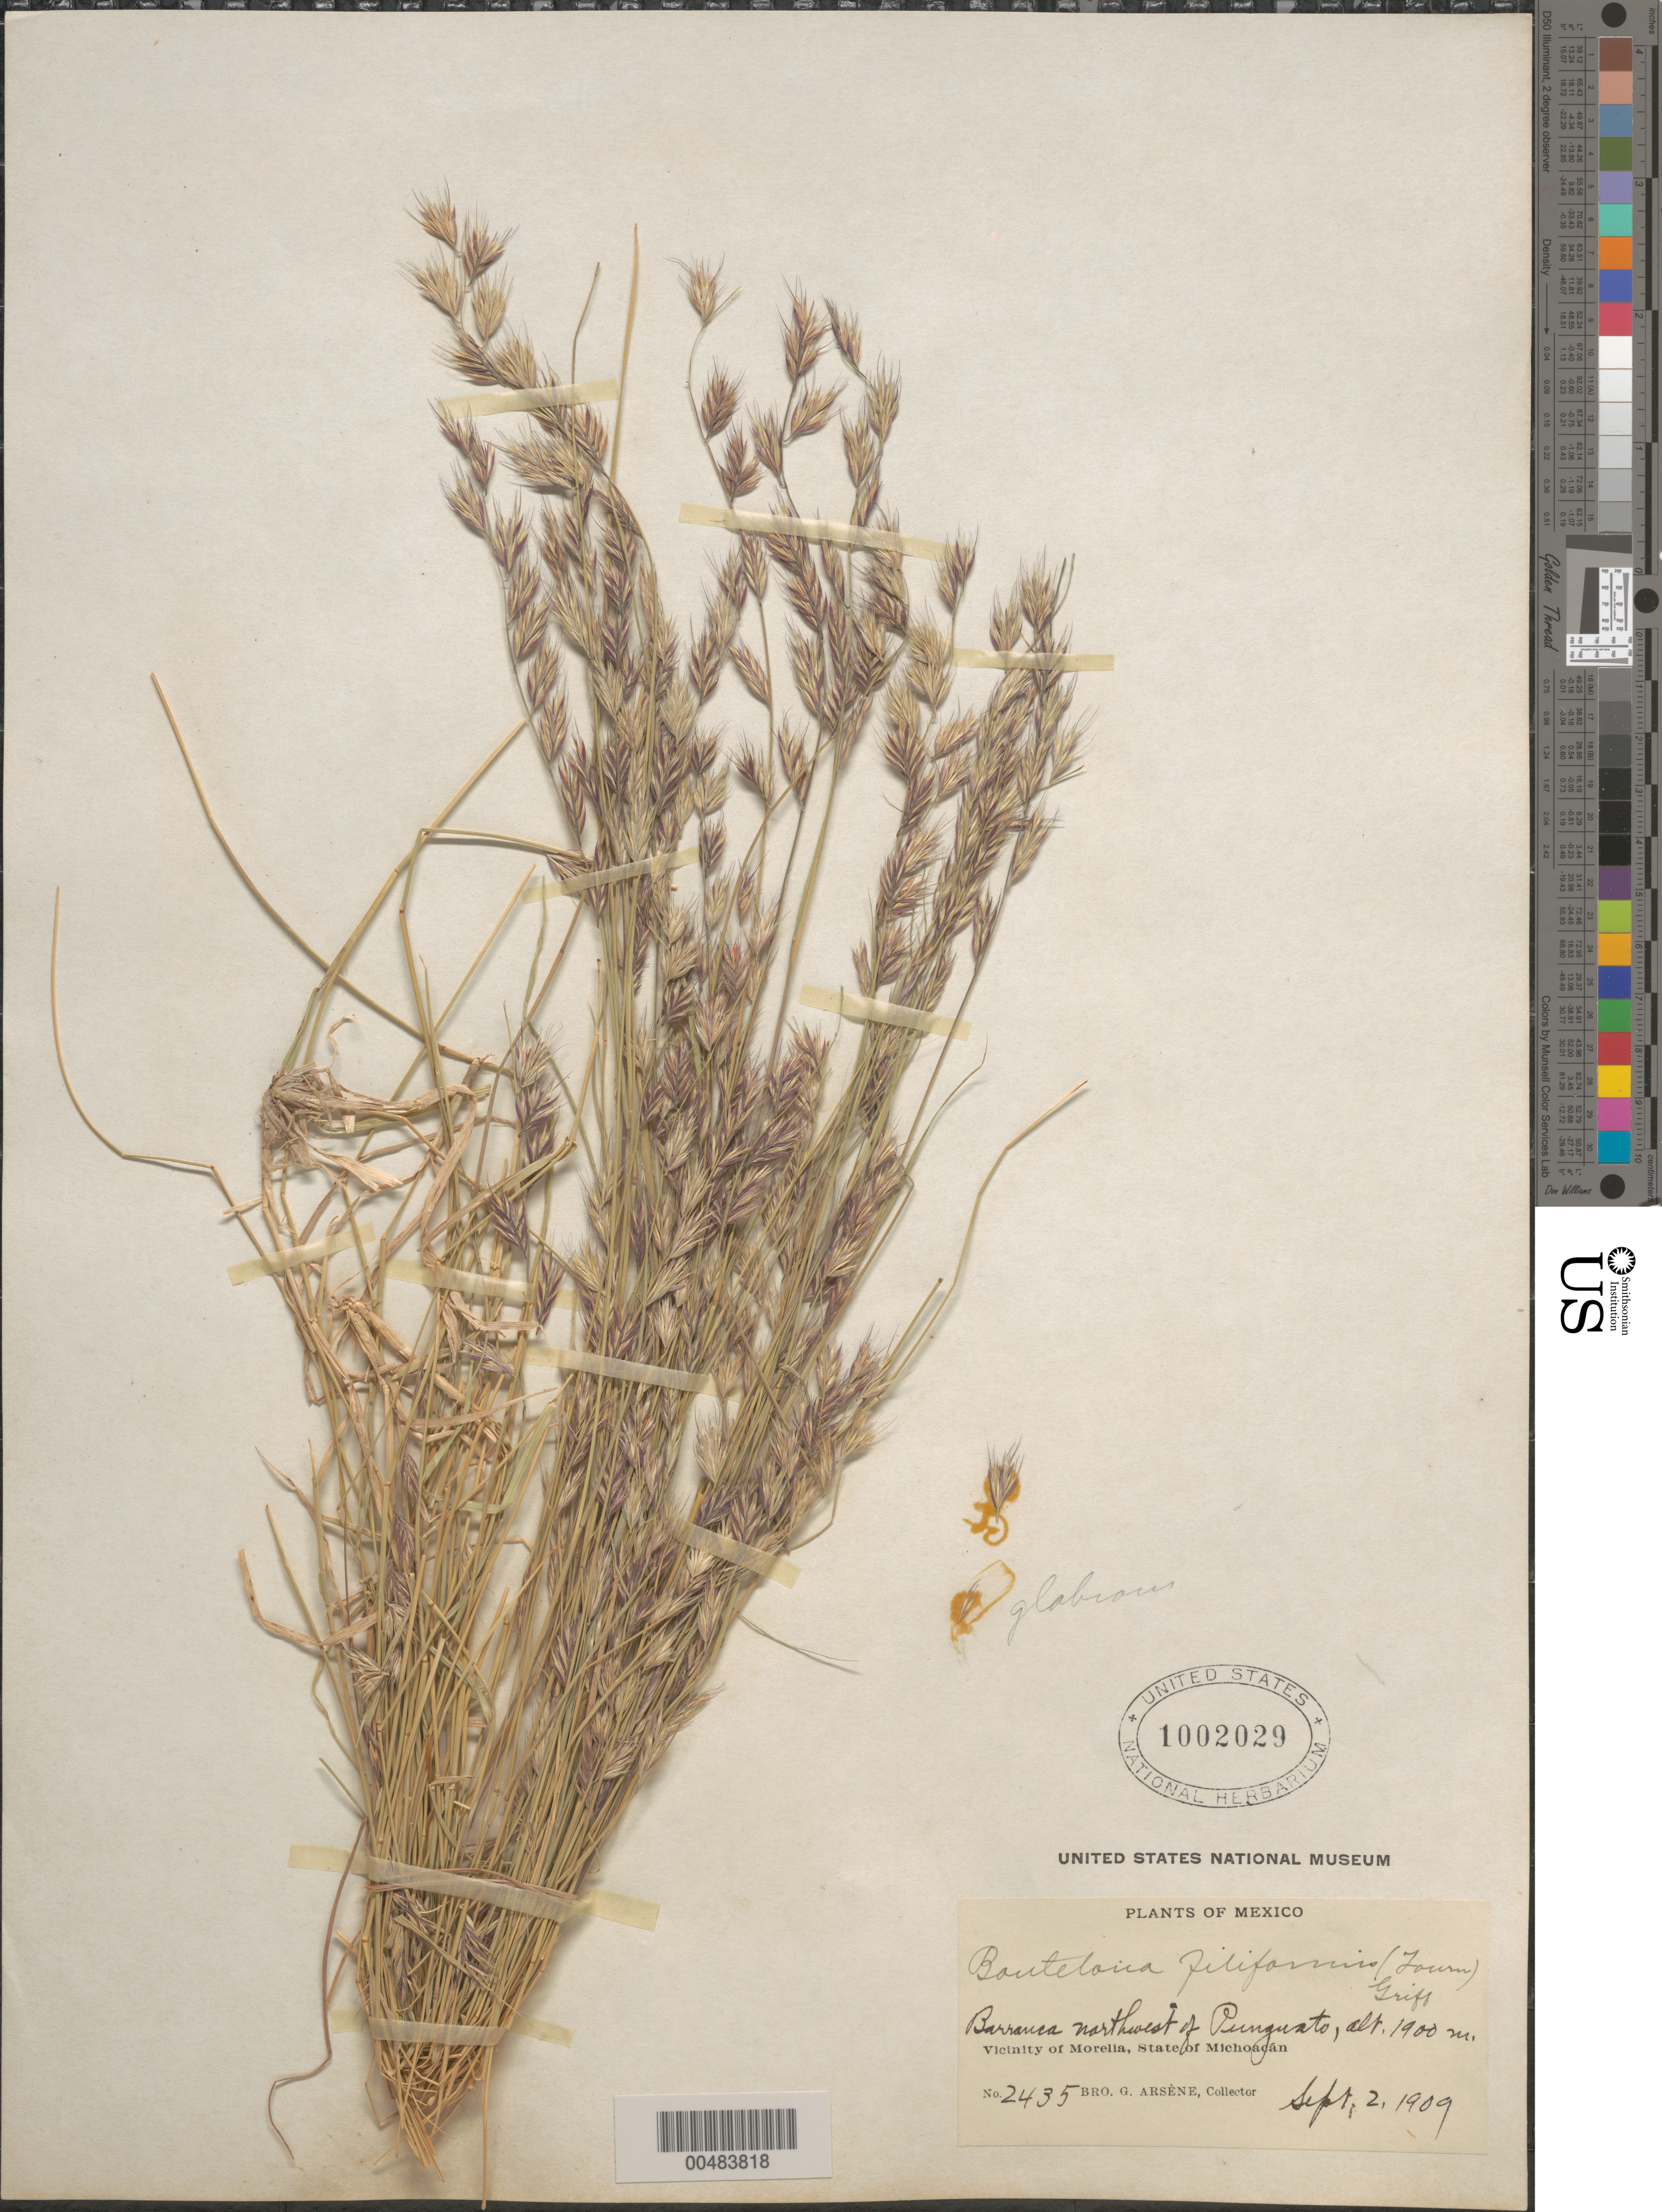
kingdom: Plantae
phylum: Tracheophyta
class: Liliopsida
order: Poales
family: Poaceae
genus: Bouteloua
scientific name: Bouteloua repens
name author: (Kunth) Scribn. & Merr.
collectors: Bro. G. Arsène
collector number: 2435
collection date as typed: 2 Sep 1909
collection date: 1909-09-02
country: Mexico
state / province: Michoacán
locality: Vicinity of Morelia, Barranca NW of Punguato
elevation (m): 1900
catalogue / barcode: US 1002029